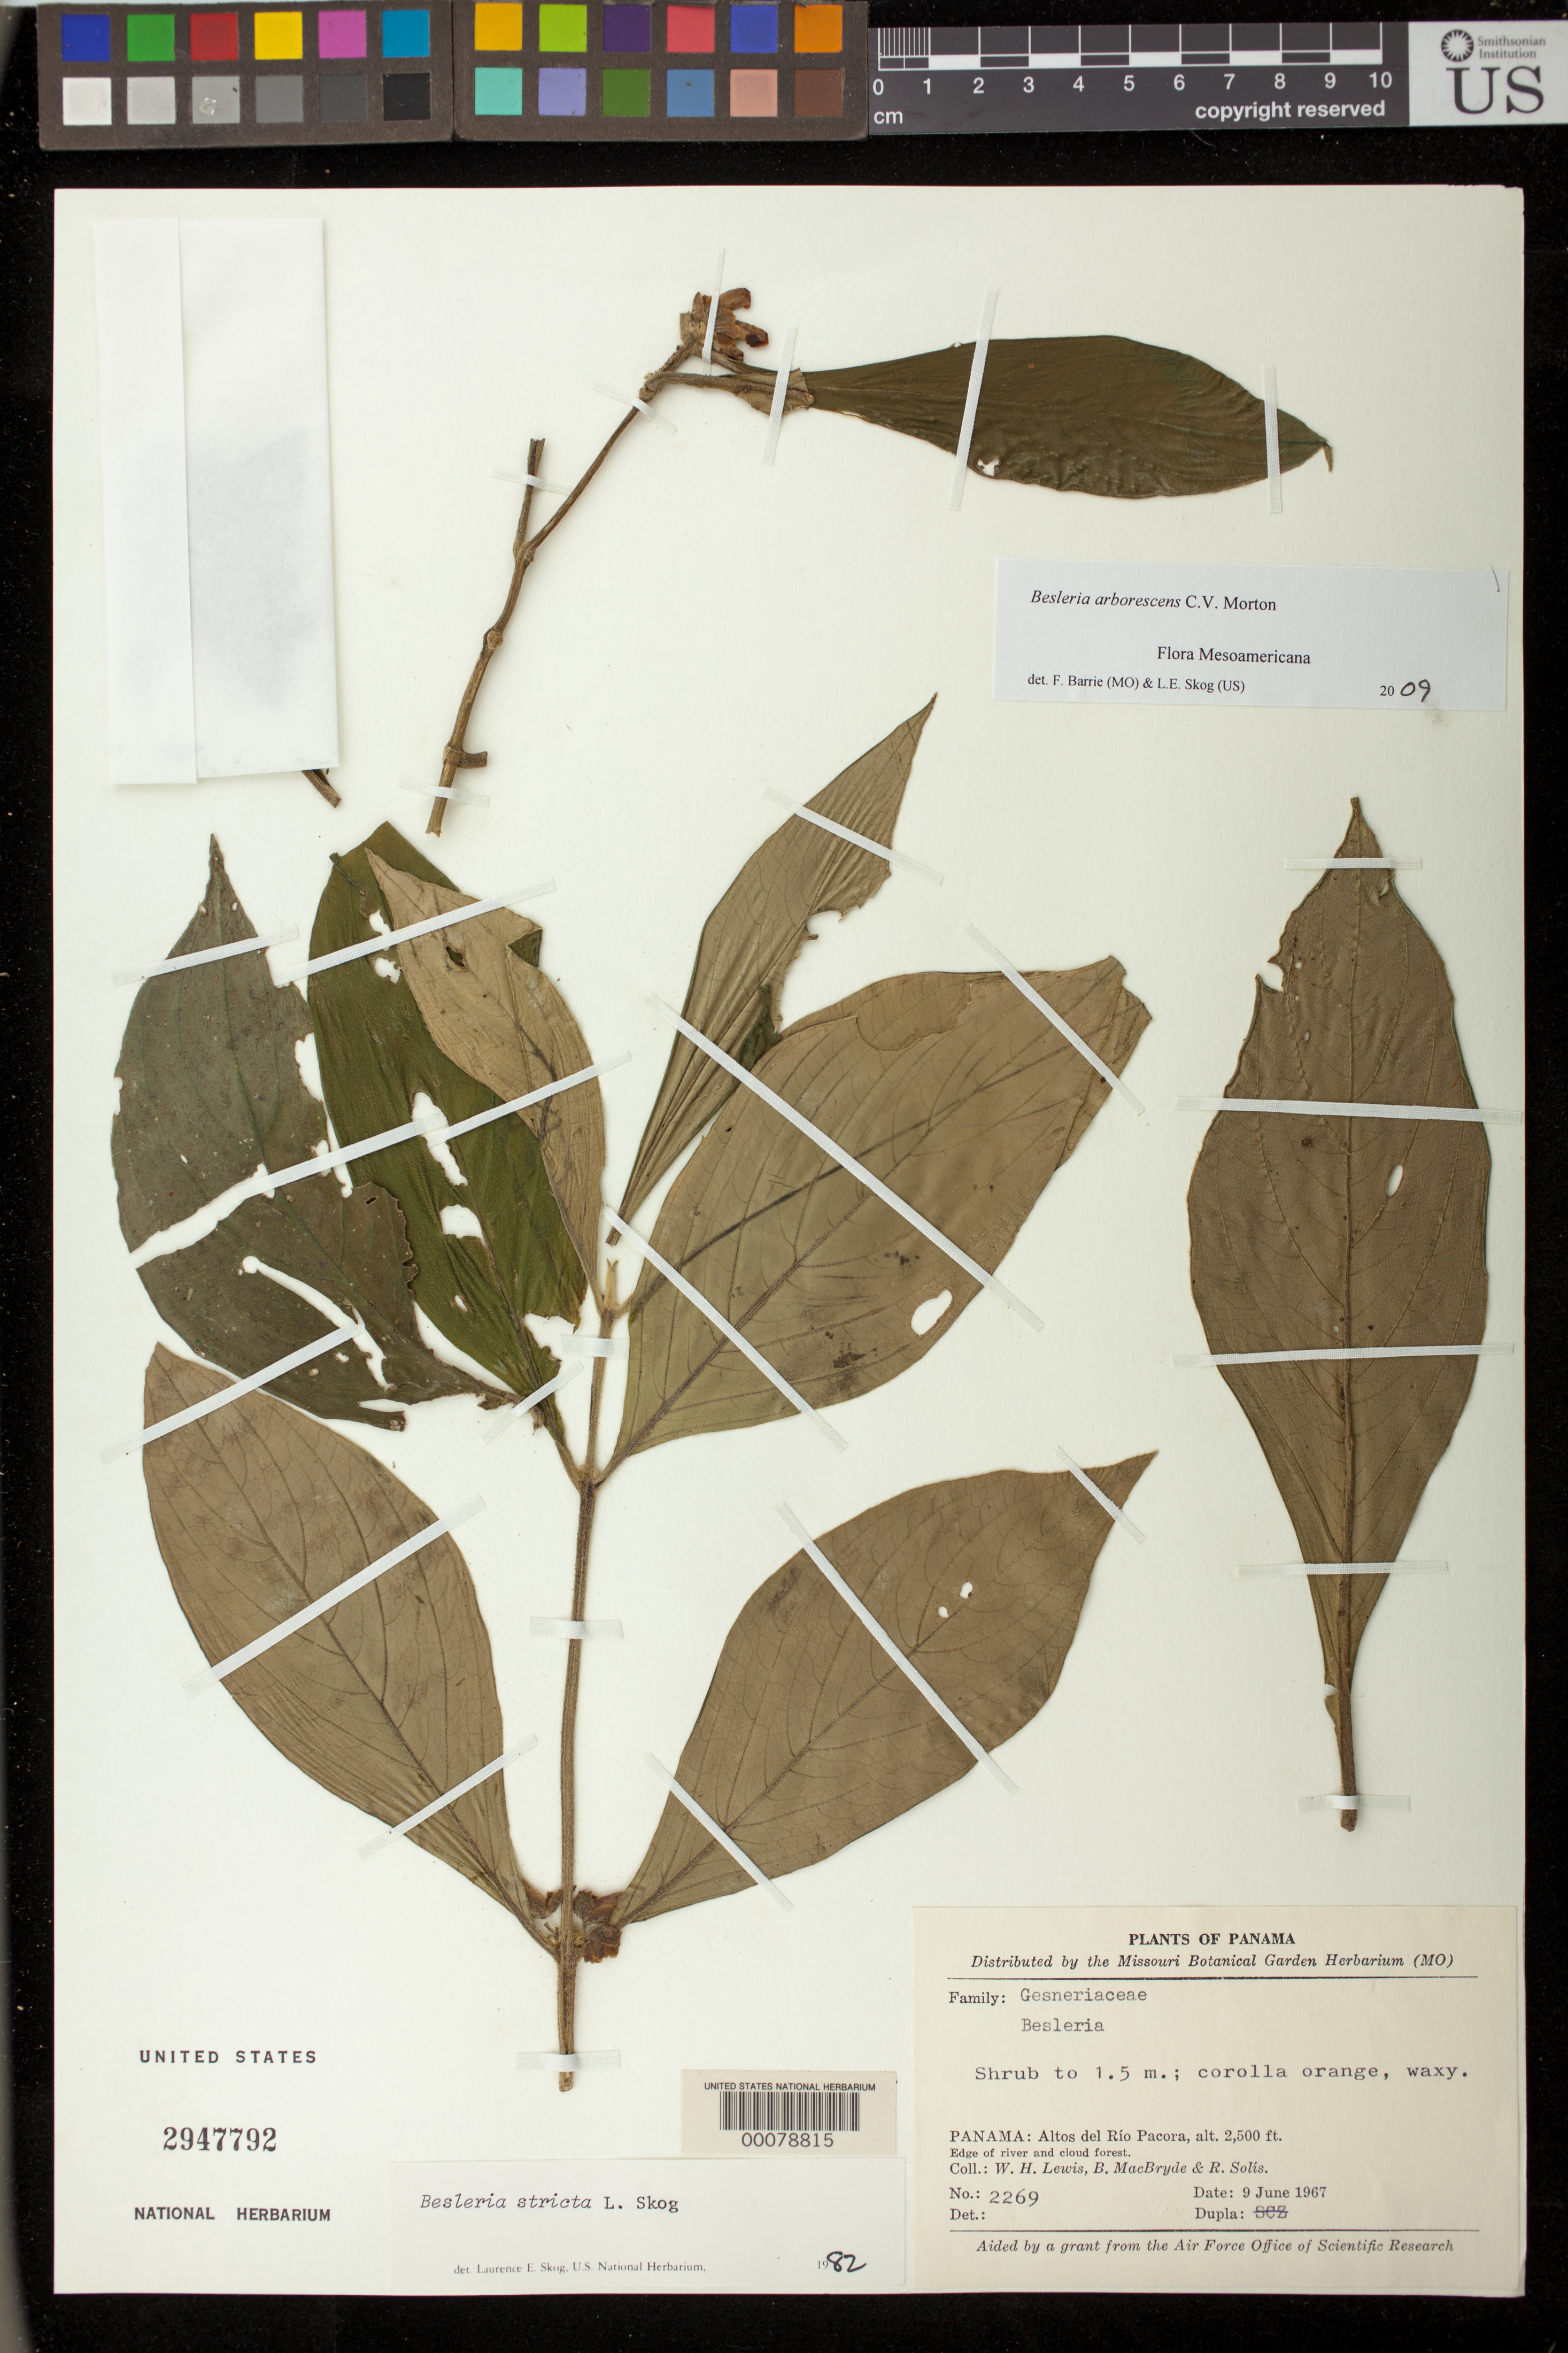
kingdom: Plantae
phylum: Tracheophyta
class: Magnoliopsida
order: Lamiales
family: Gesneriaceae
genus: Besleria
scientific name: Besleria arborescens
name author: C.V. Morton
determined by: Barrie, F. R.; Skog, Laurence E.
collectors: W. H. Lewis, B. MacBryde & R. Solis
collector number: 2269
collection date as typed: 09 Jun 1967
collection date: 1967-06-09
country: Panama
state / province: Panamá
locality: Altos del Rio Pacora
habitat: Edge of river and cloud forest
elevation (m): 762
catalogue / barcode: US 2947792